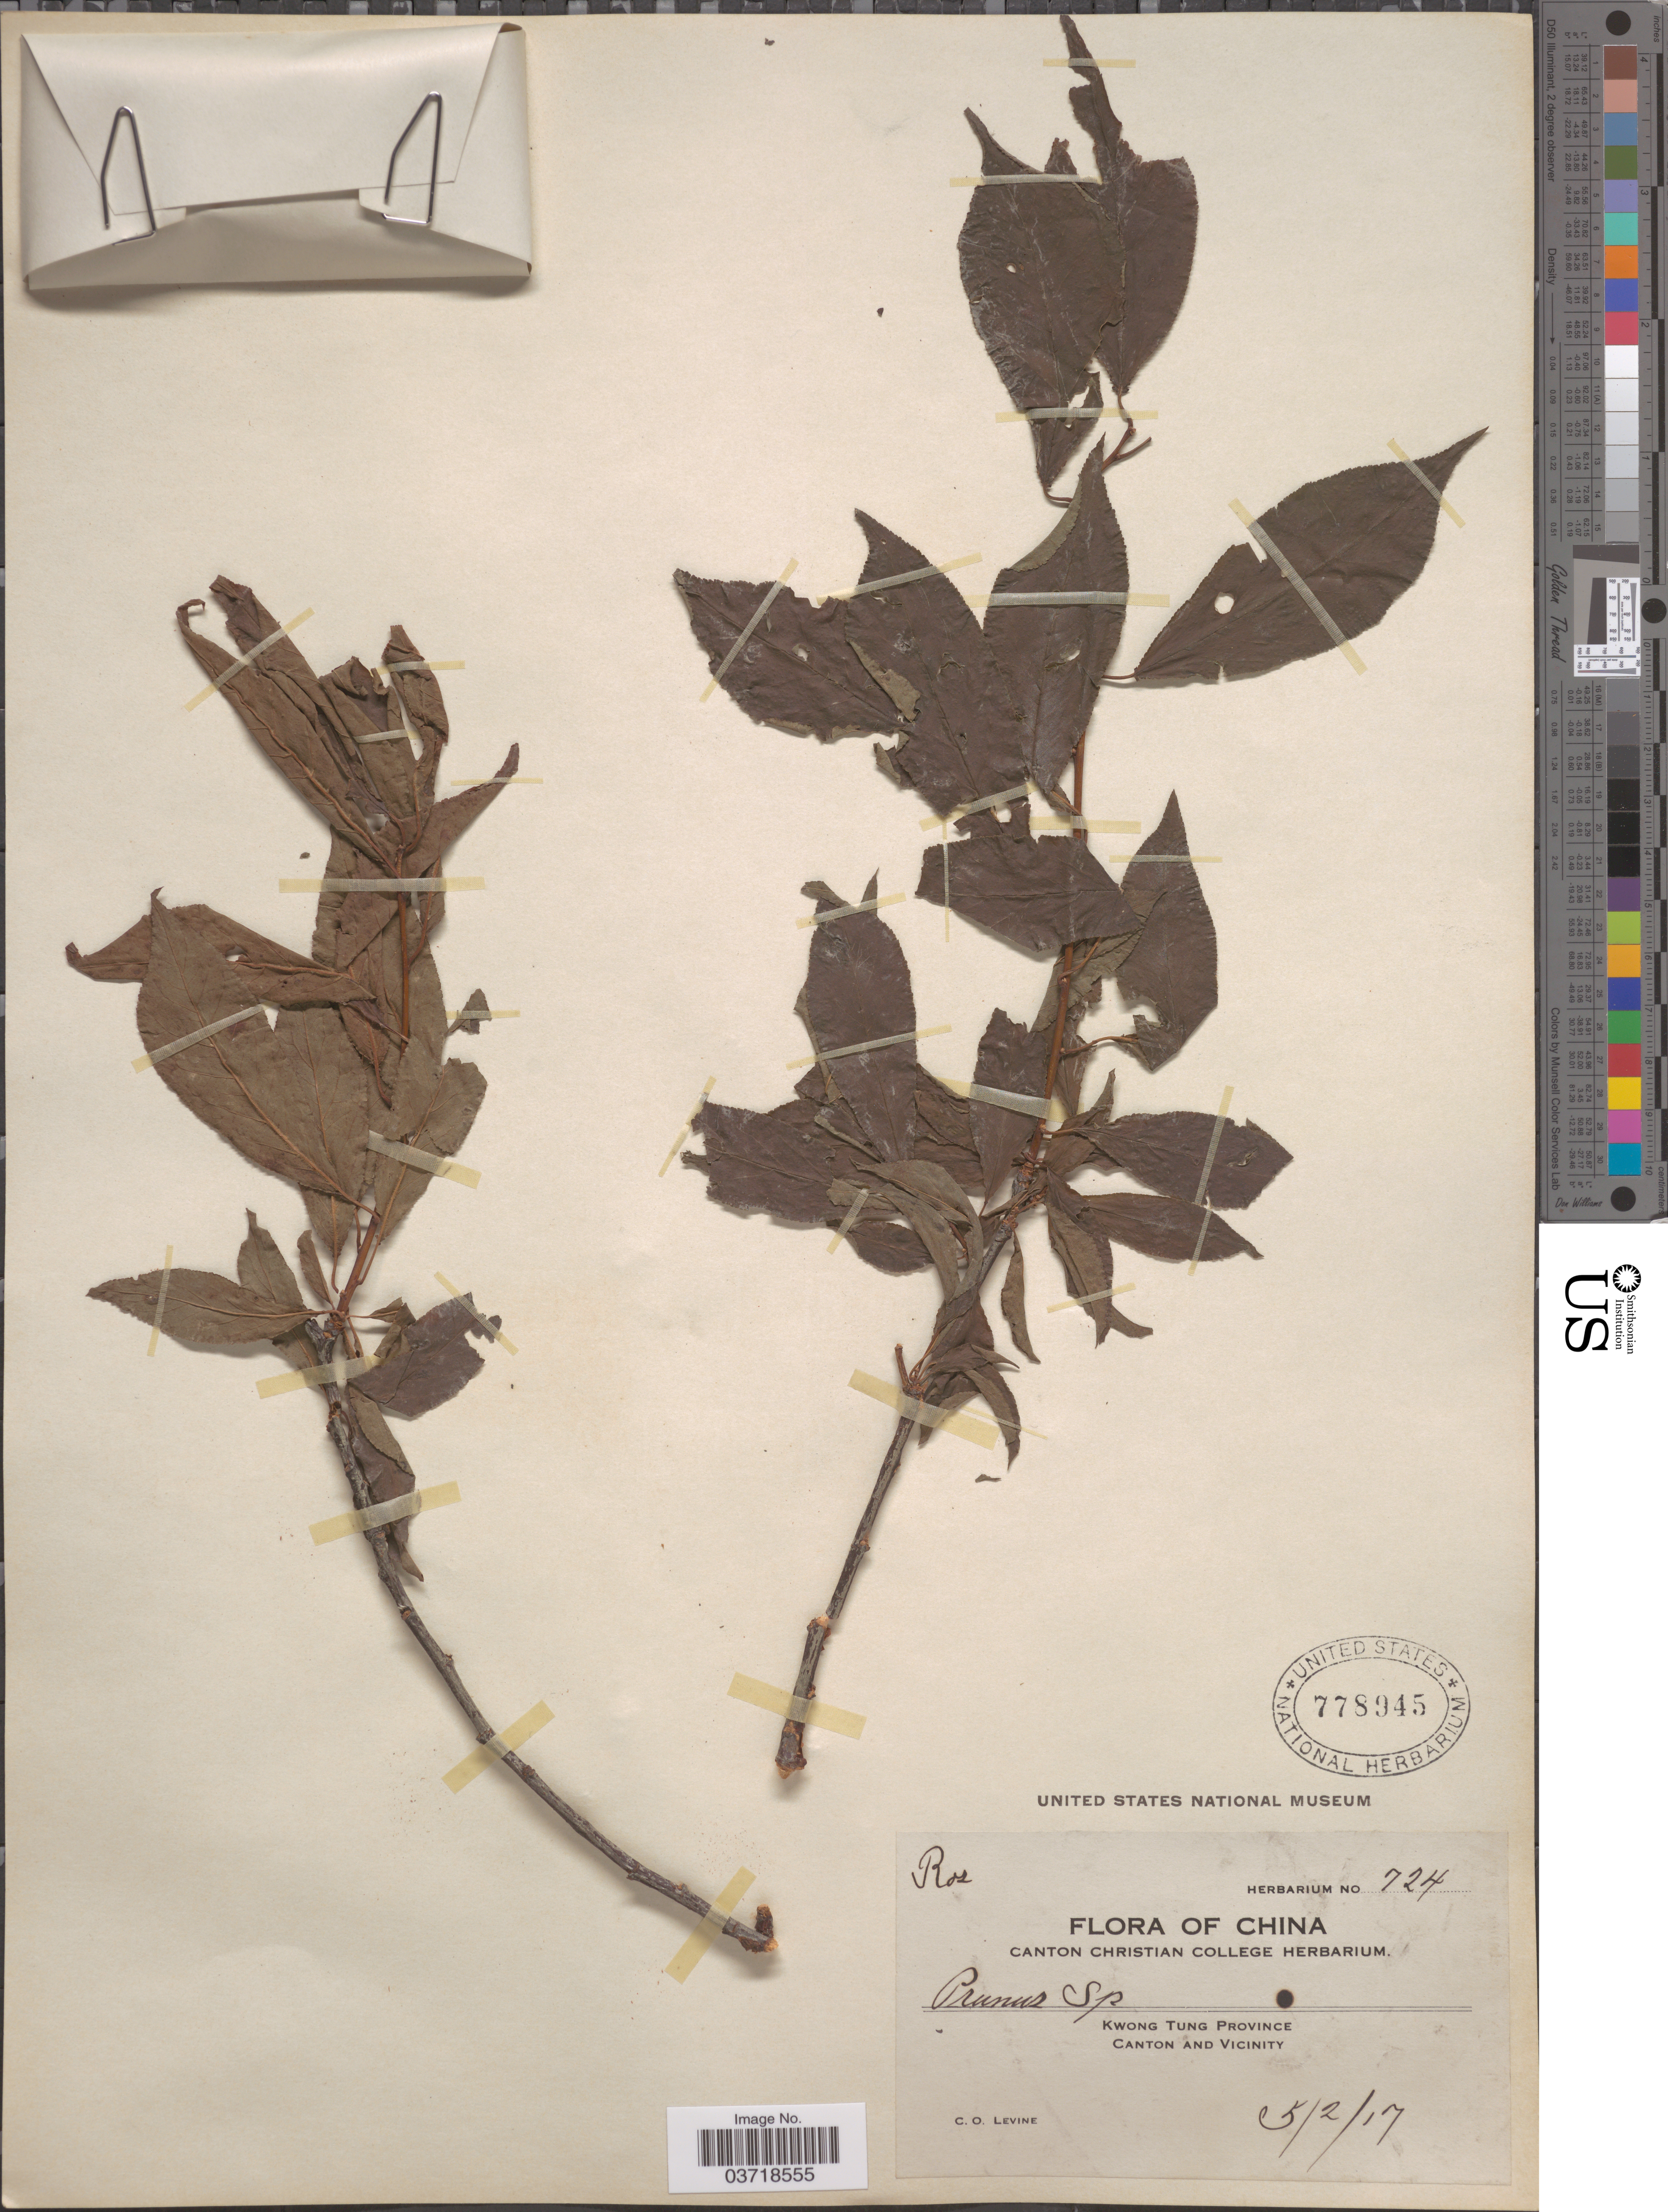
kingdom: Plantae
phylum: Tracheophyta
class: Magnoliopsida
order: Rosales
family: Rosaceae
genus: Prunus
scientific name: Prunus sp.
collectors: C. O. Levine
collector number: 724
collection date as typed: Transcribed d/m/y: 5/2/17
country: China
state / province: Guangdong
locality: Kwong Tung Province. Canton and Vicinity.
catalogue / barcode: US 778945